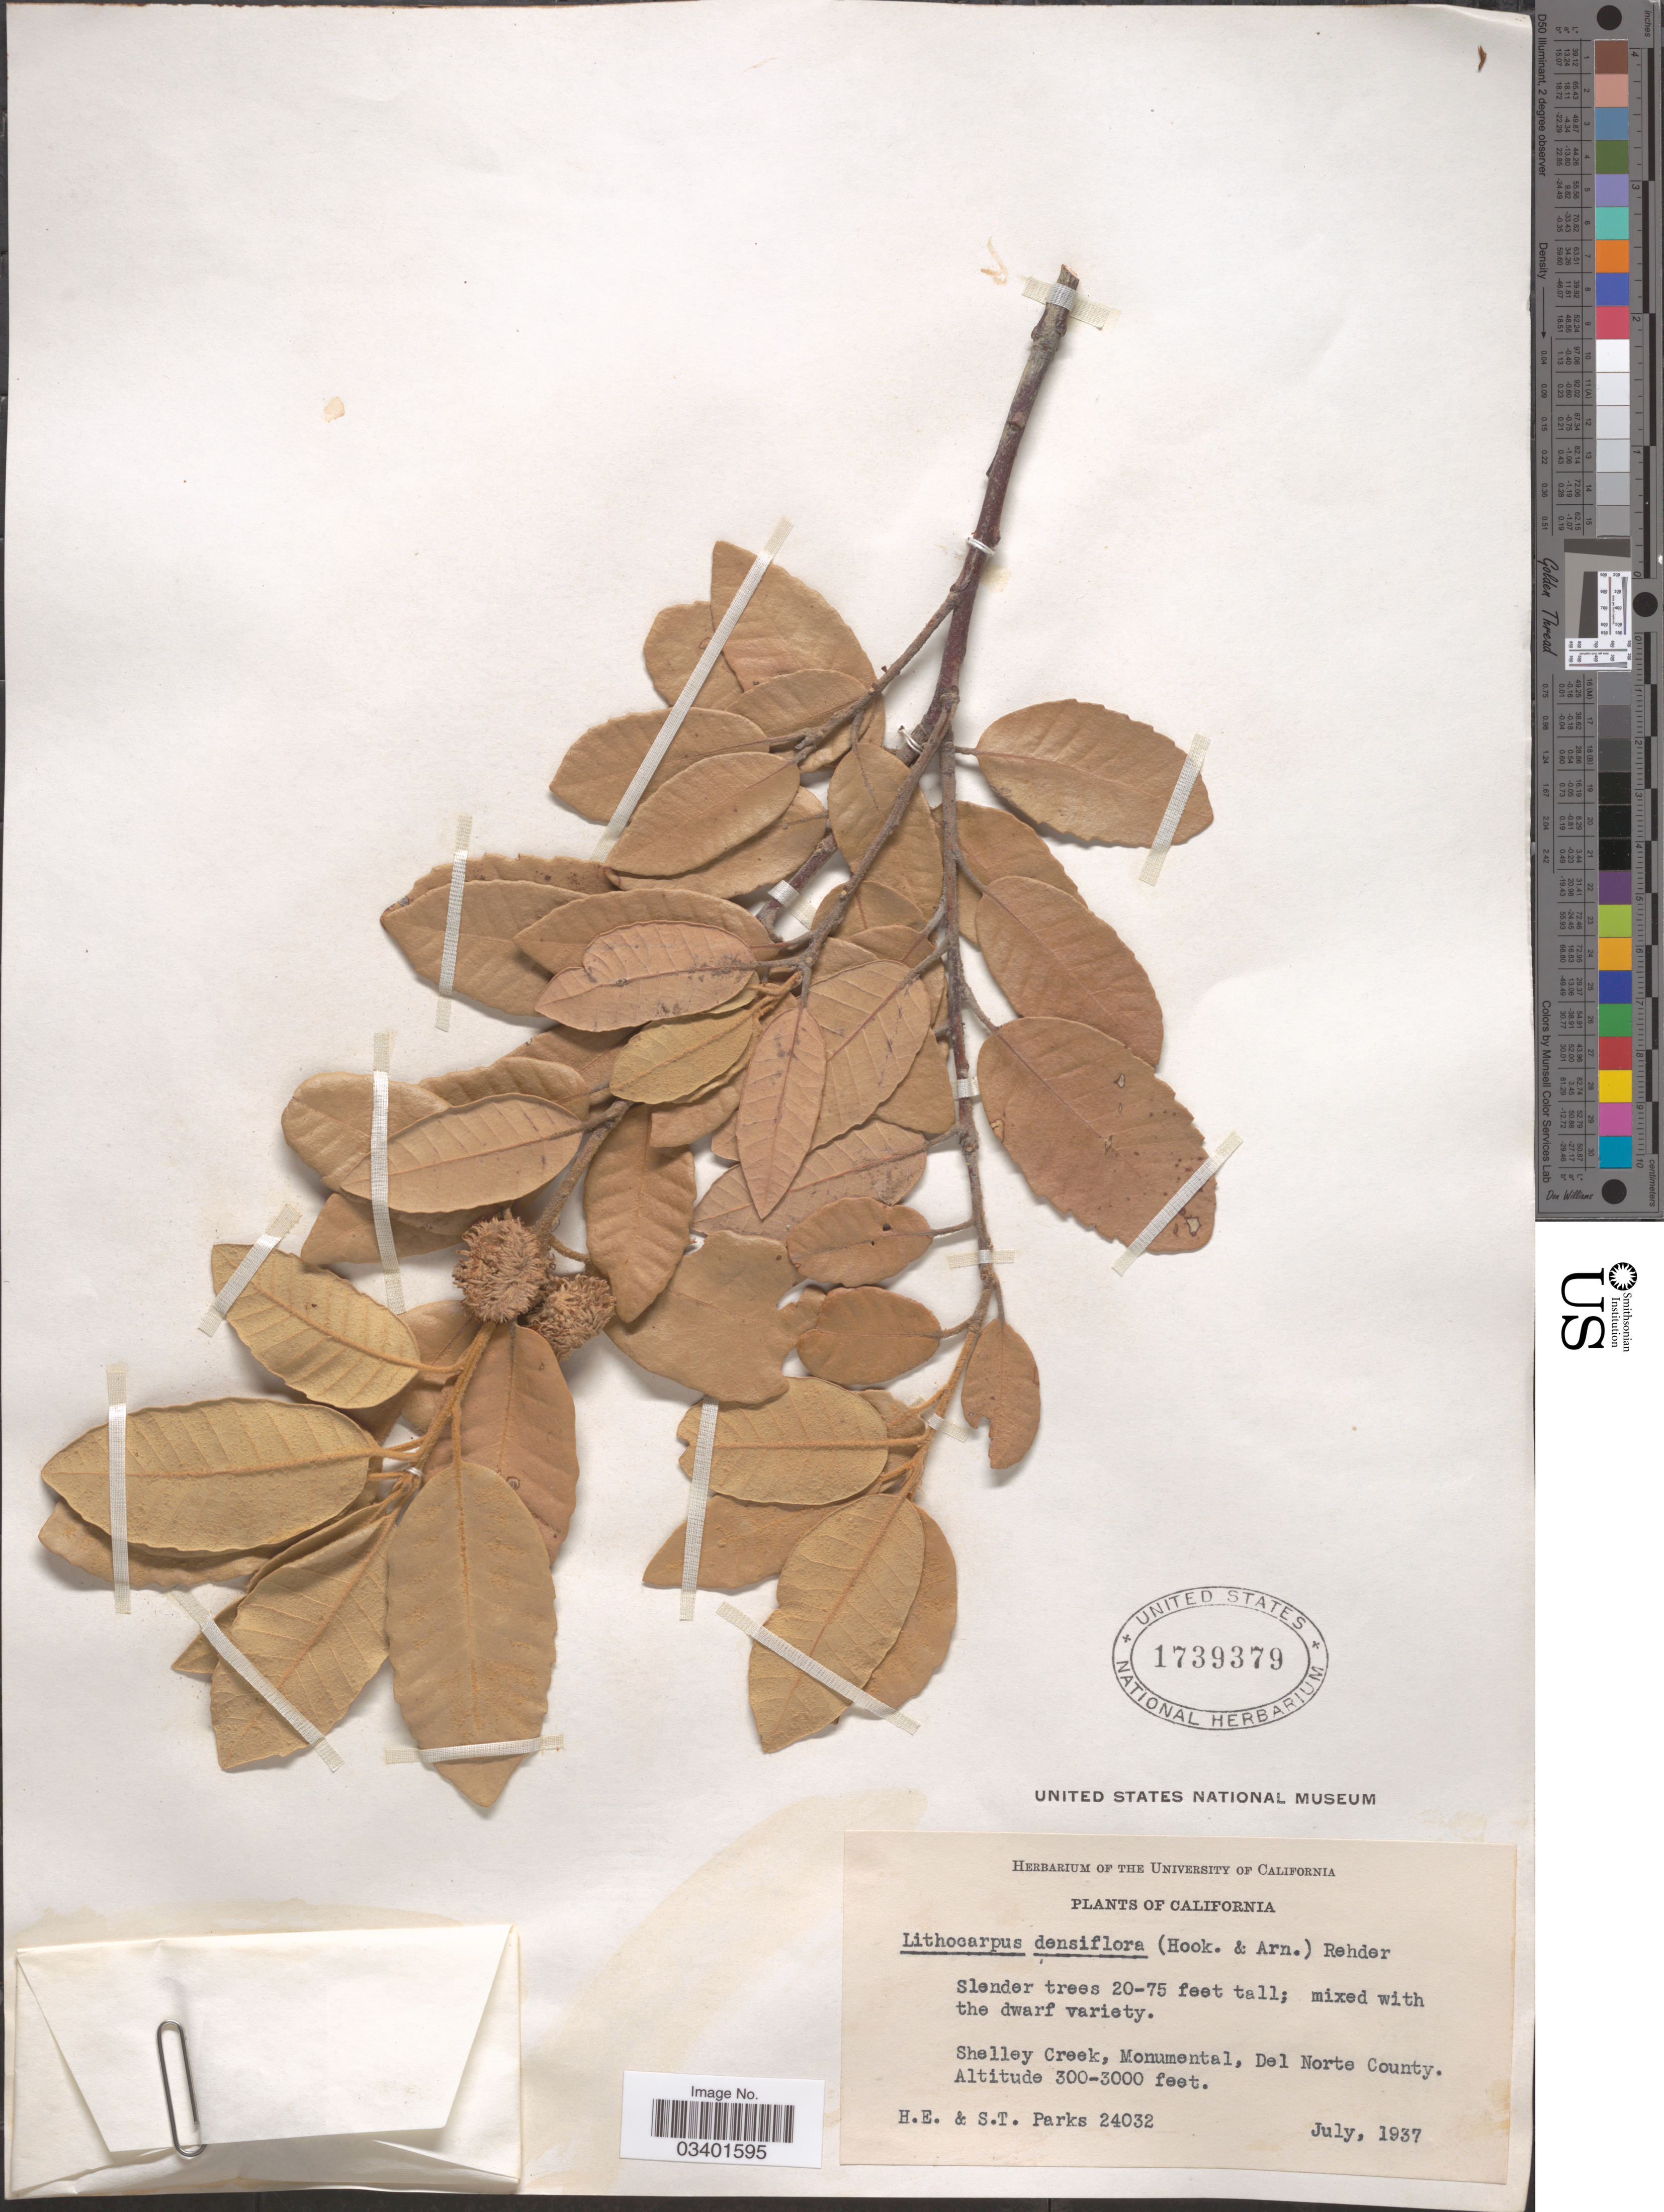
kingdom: Plantae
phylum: Tracheophyta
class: Magnoliopsida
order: Fagales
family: Fagaceae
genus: Notholithocarpus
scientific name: Notholithocarpus densiflorus var. densiflorus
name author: (Hook. & Arn.) P. S. Manos et al.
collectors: H. E. Parks & S. Parks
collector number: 24032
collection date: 1937-07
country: United States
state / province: California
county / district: Del Norte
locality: Shelley Creek, Monumental, Del Norte County.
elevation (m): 91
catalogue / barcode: US 1739379